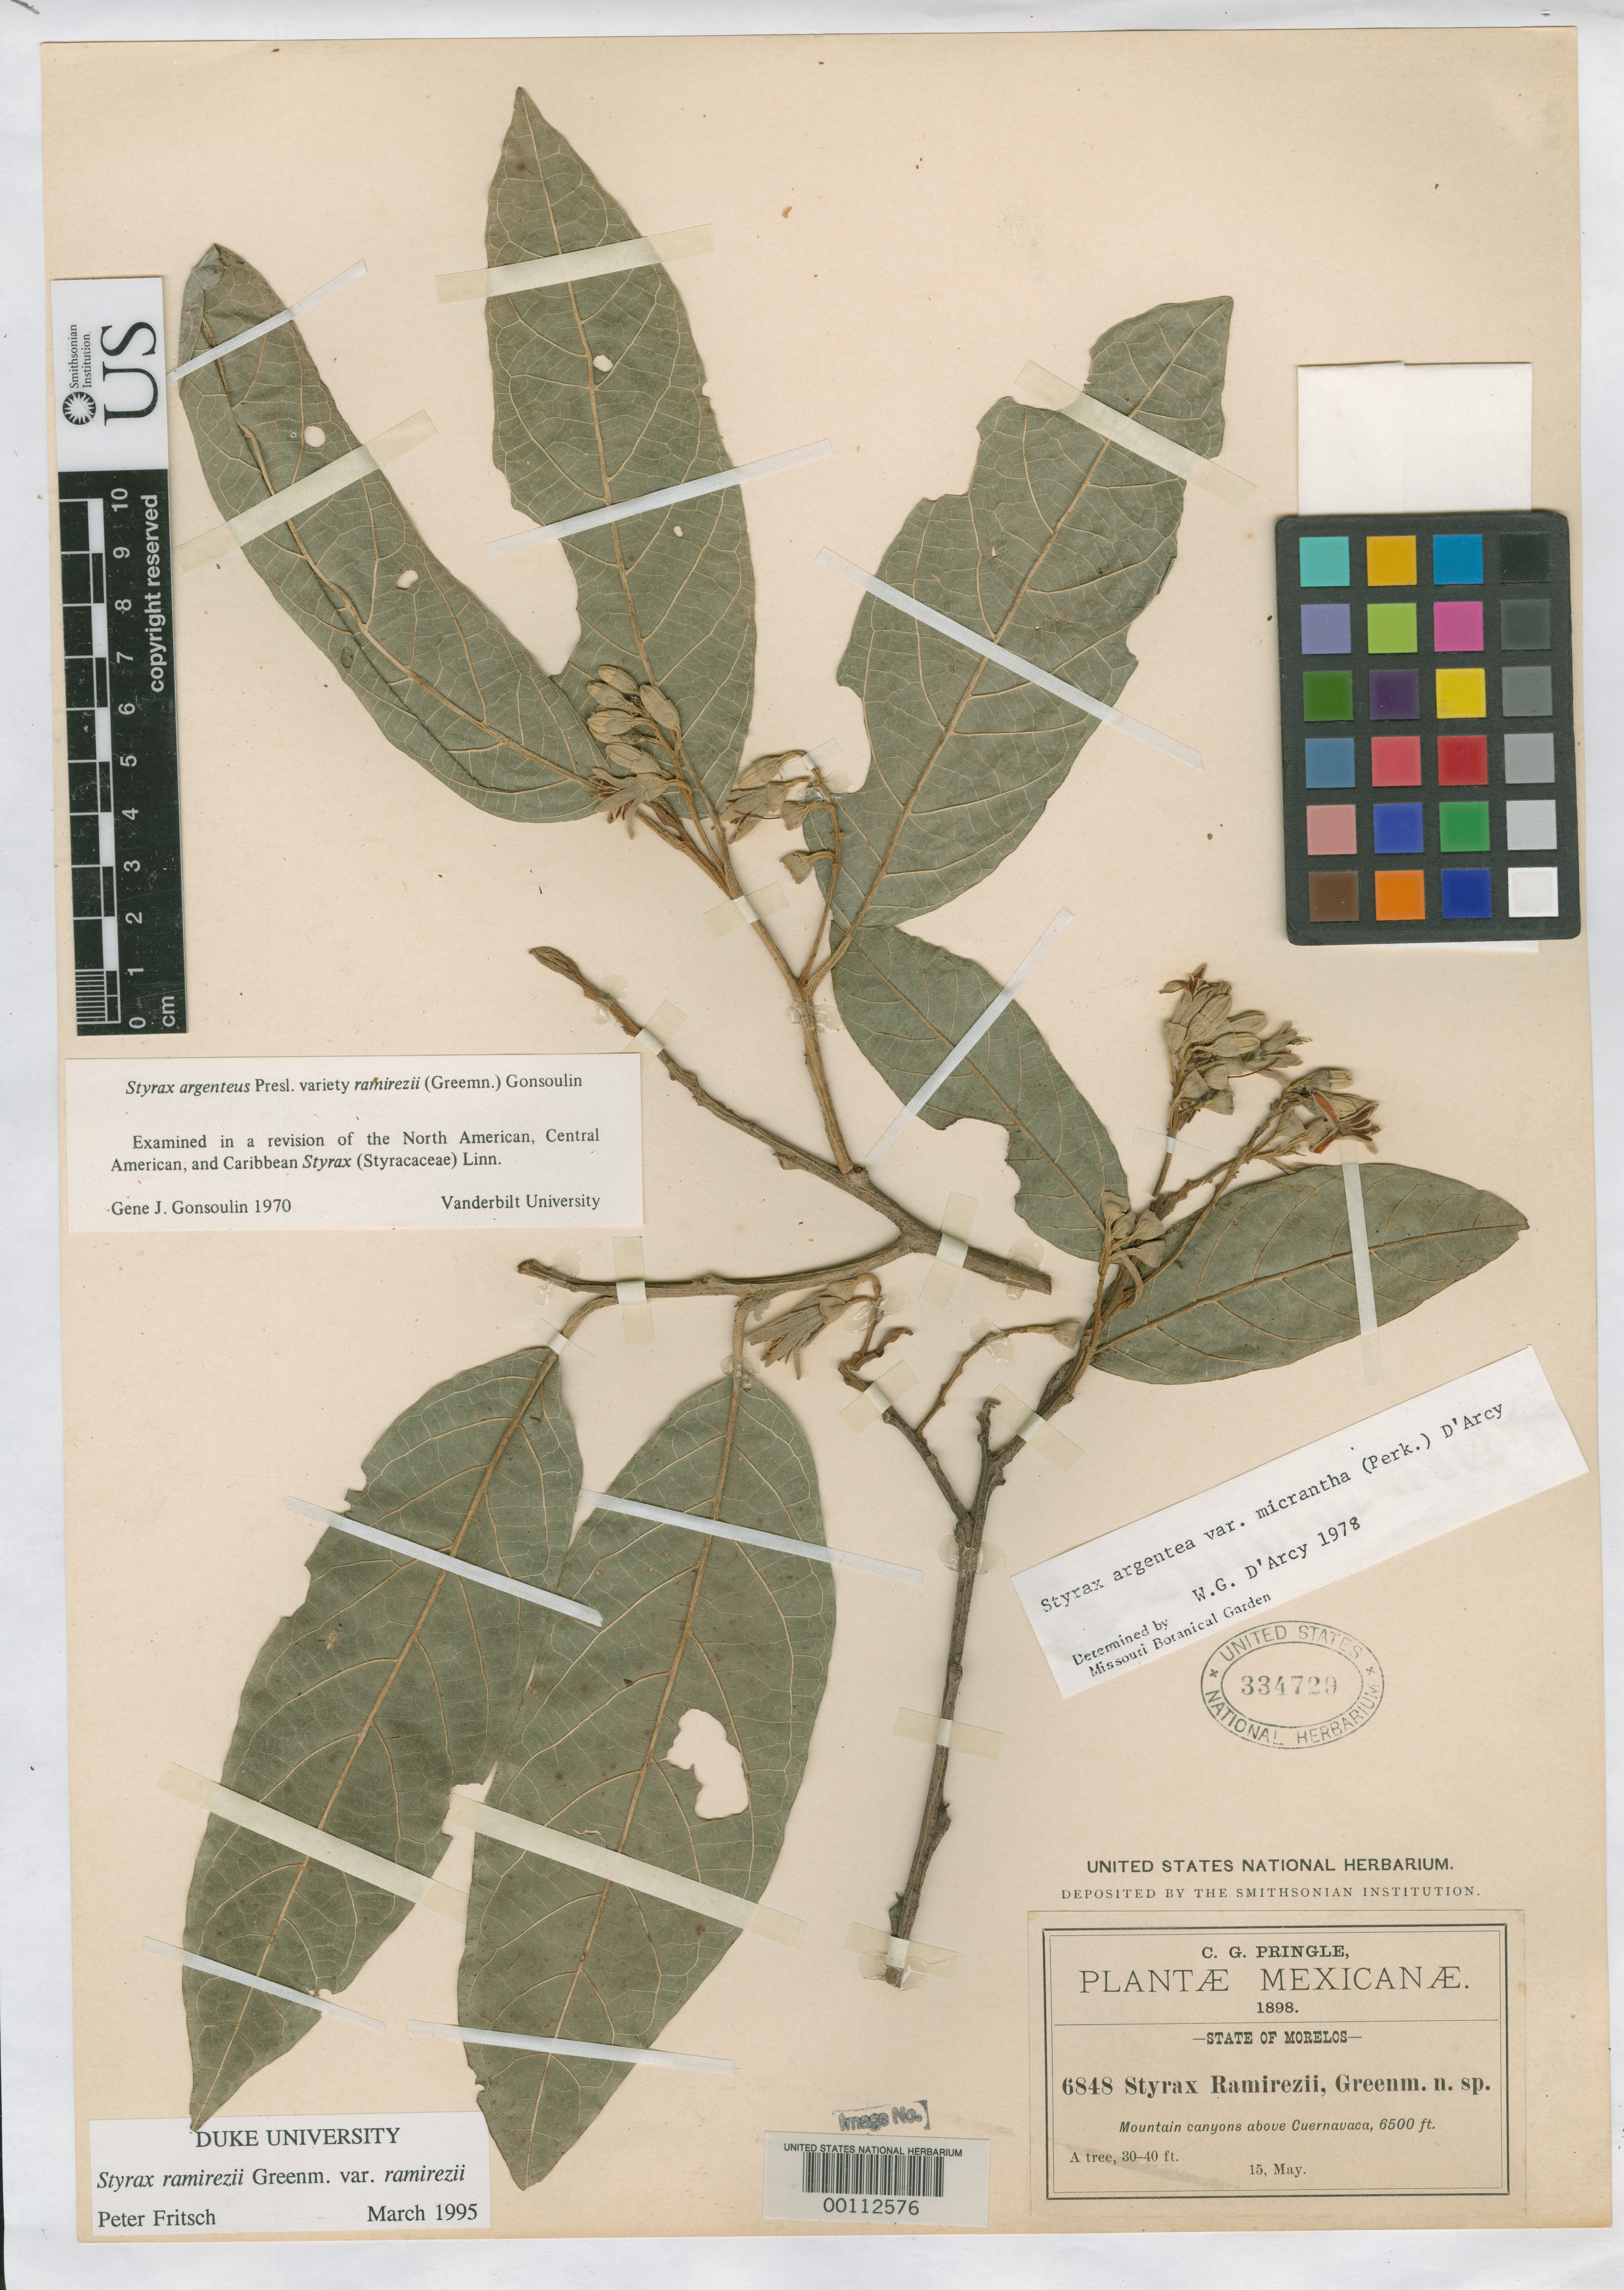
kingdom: Plantae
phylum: Tracheophyta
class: Magnoliopsida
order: Ericales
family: Styracaceae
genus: Styrax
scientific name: Styrax ramirezii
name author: Greenm.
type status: Isotype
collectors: C. G. Pringle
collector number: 6848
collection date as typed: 15 May 1898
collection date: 1898-05-15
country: Mexico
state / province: Morelos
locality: Mountain canyons above Cuernavaca.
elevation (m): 1981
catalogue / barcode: US 334729